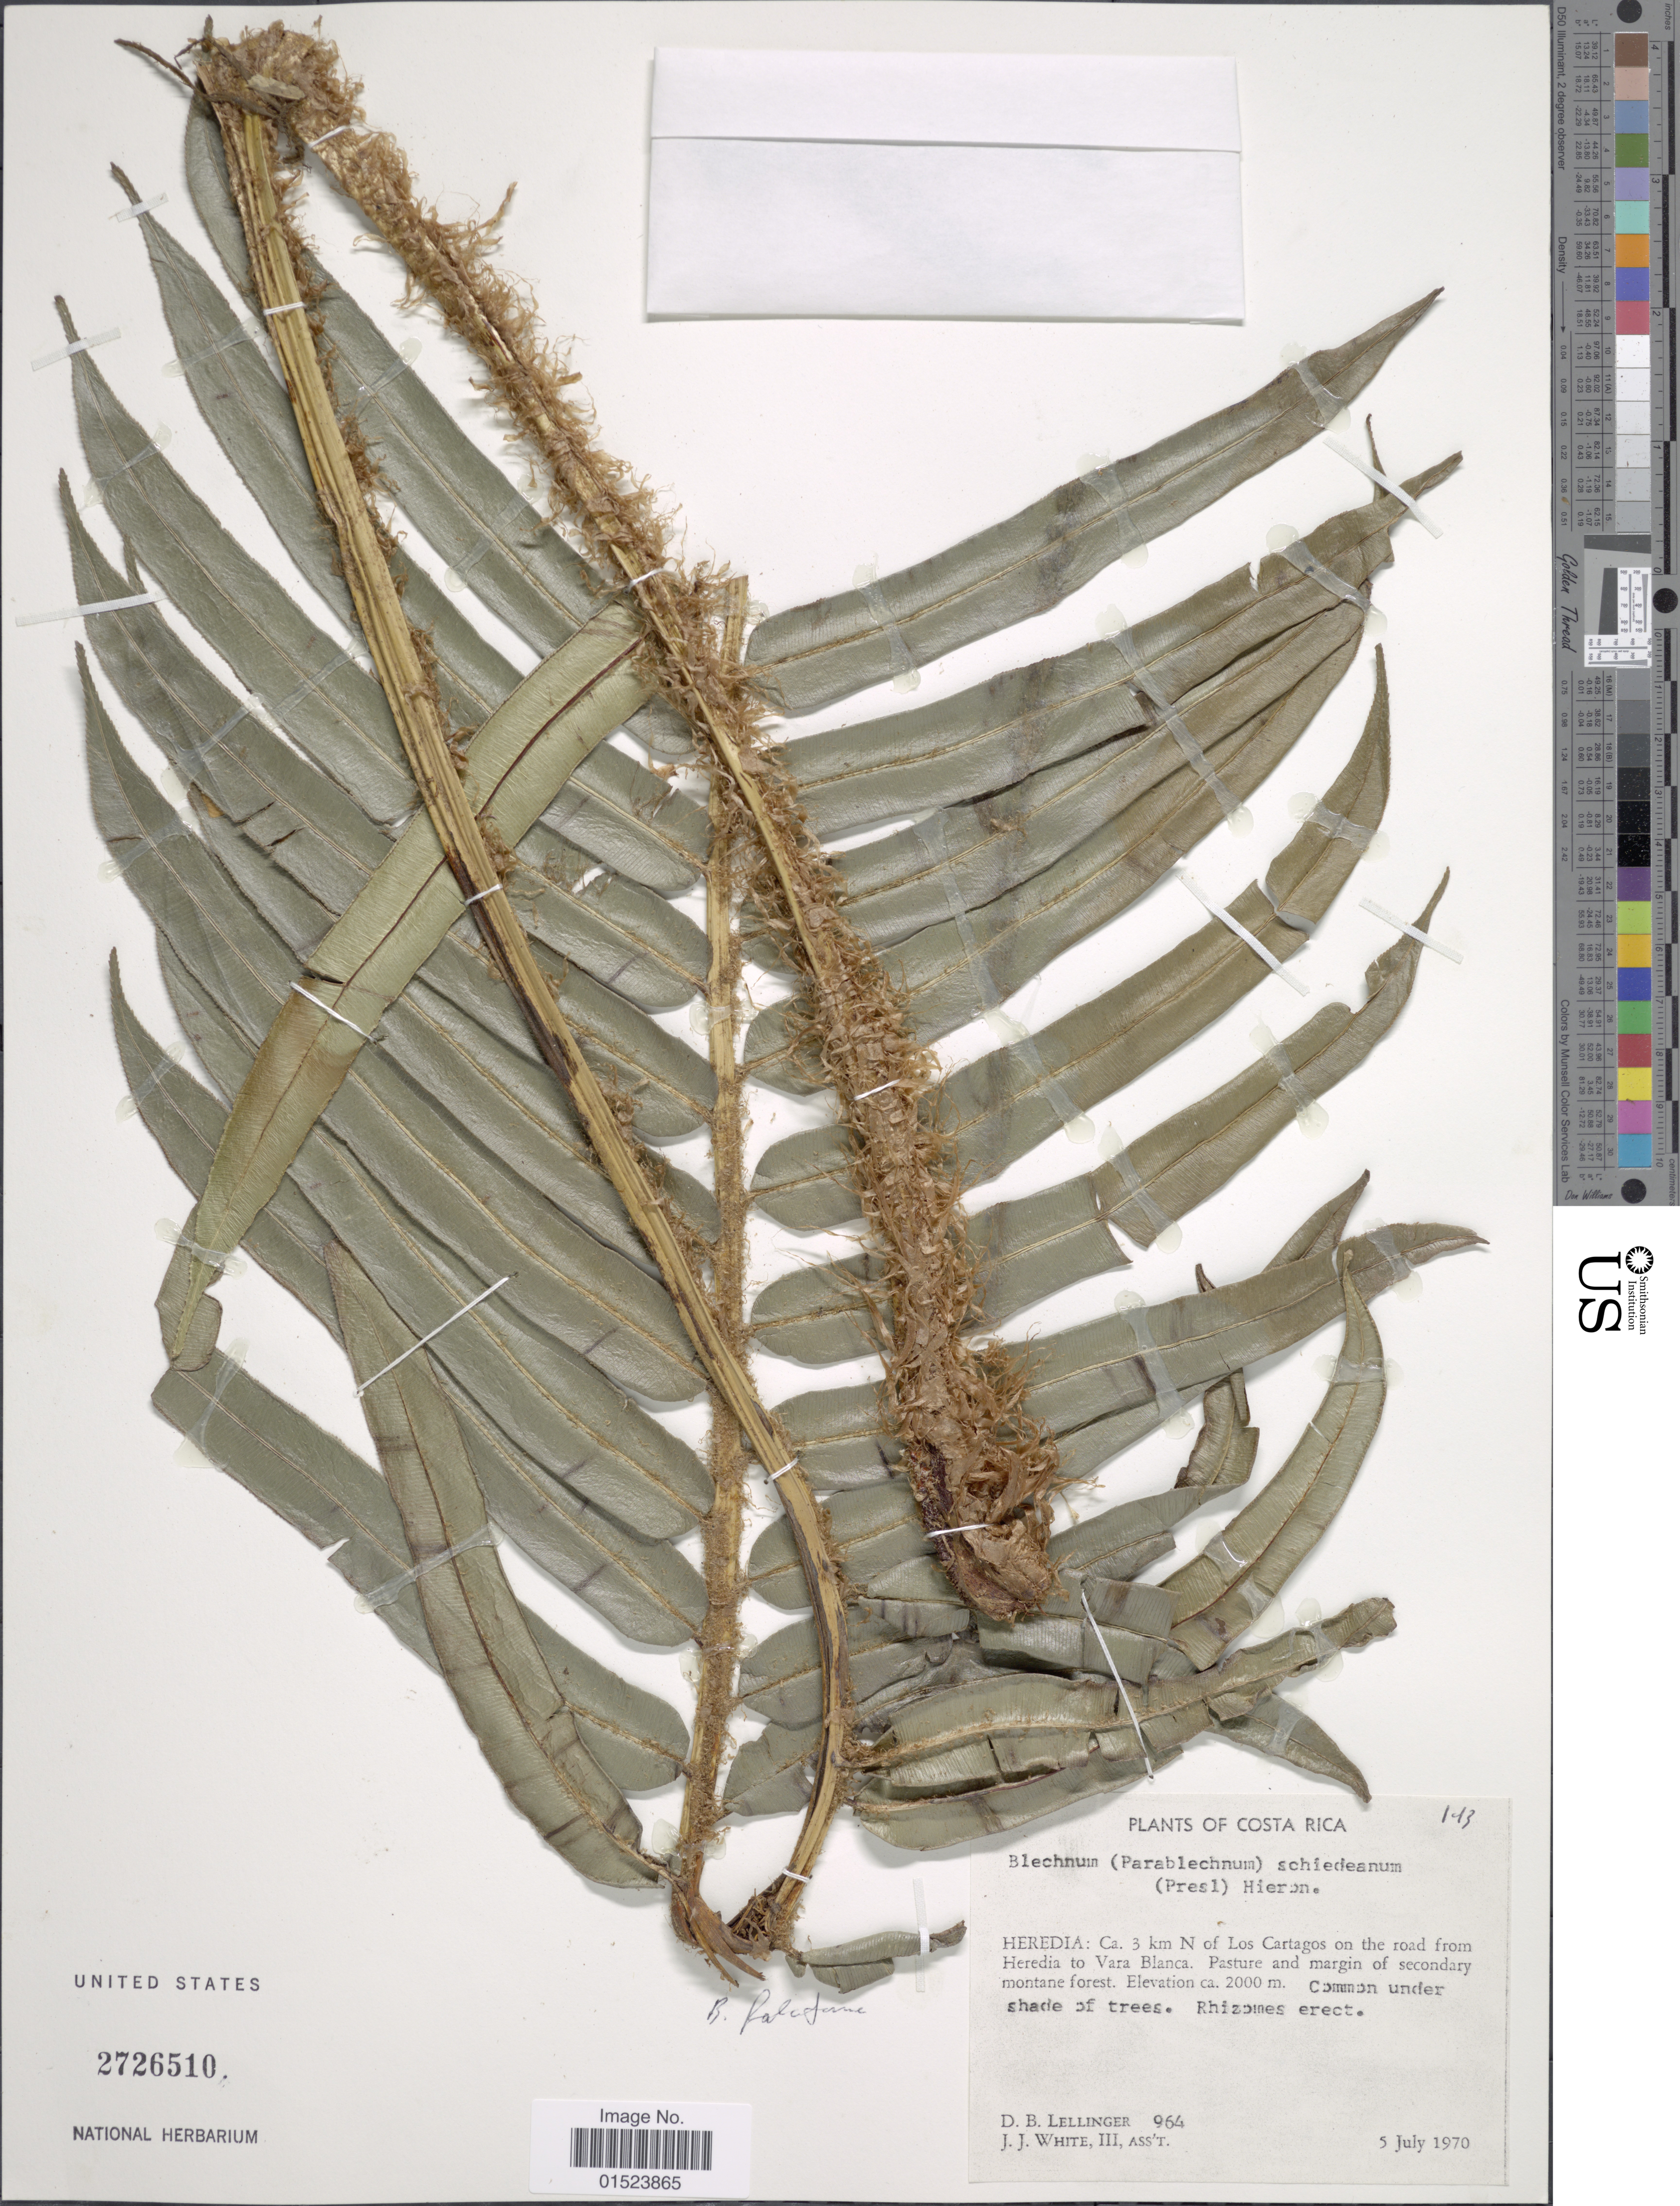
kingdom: Plantae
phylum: Tracheophyta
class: Polypodiopsida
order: Polypodiales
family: Blechnaceae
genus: Blechnum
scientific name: Blechnum falciforme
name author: (Liebm.) C. Chr.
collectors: D. B. Lellinger & J. J. White III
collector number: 964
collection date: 1970-07-05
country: Costa Rica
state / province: Heredia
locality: Ca. 3 km N of Los Cartagos on the road from Heredia to Vara Blanca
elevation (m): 2000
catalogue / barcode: US 2726510